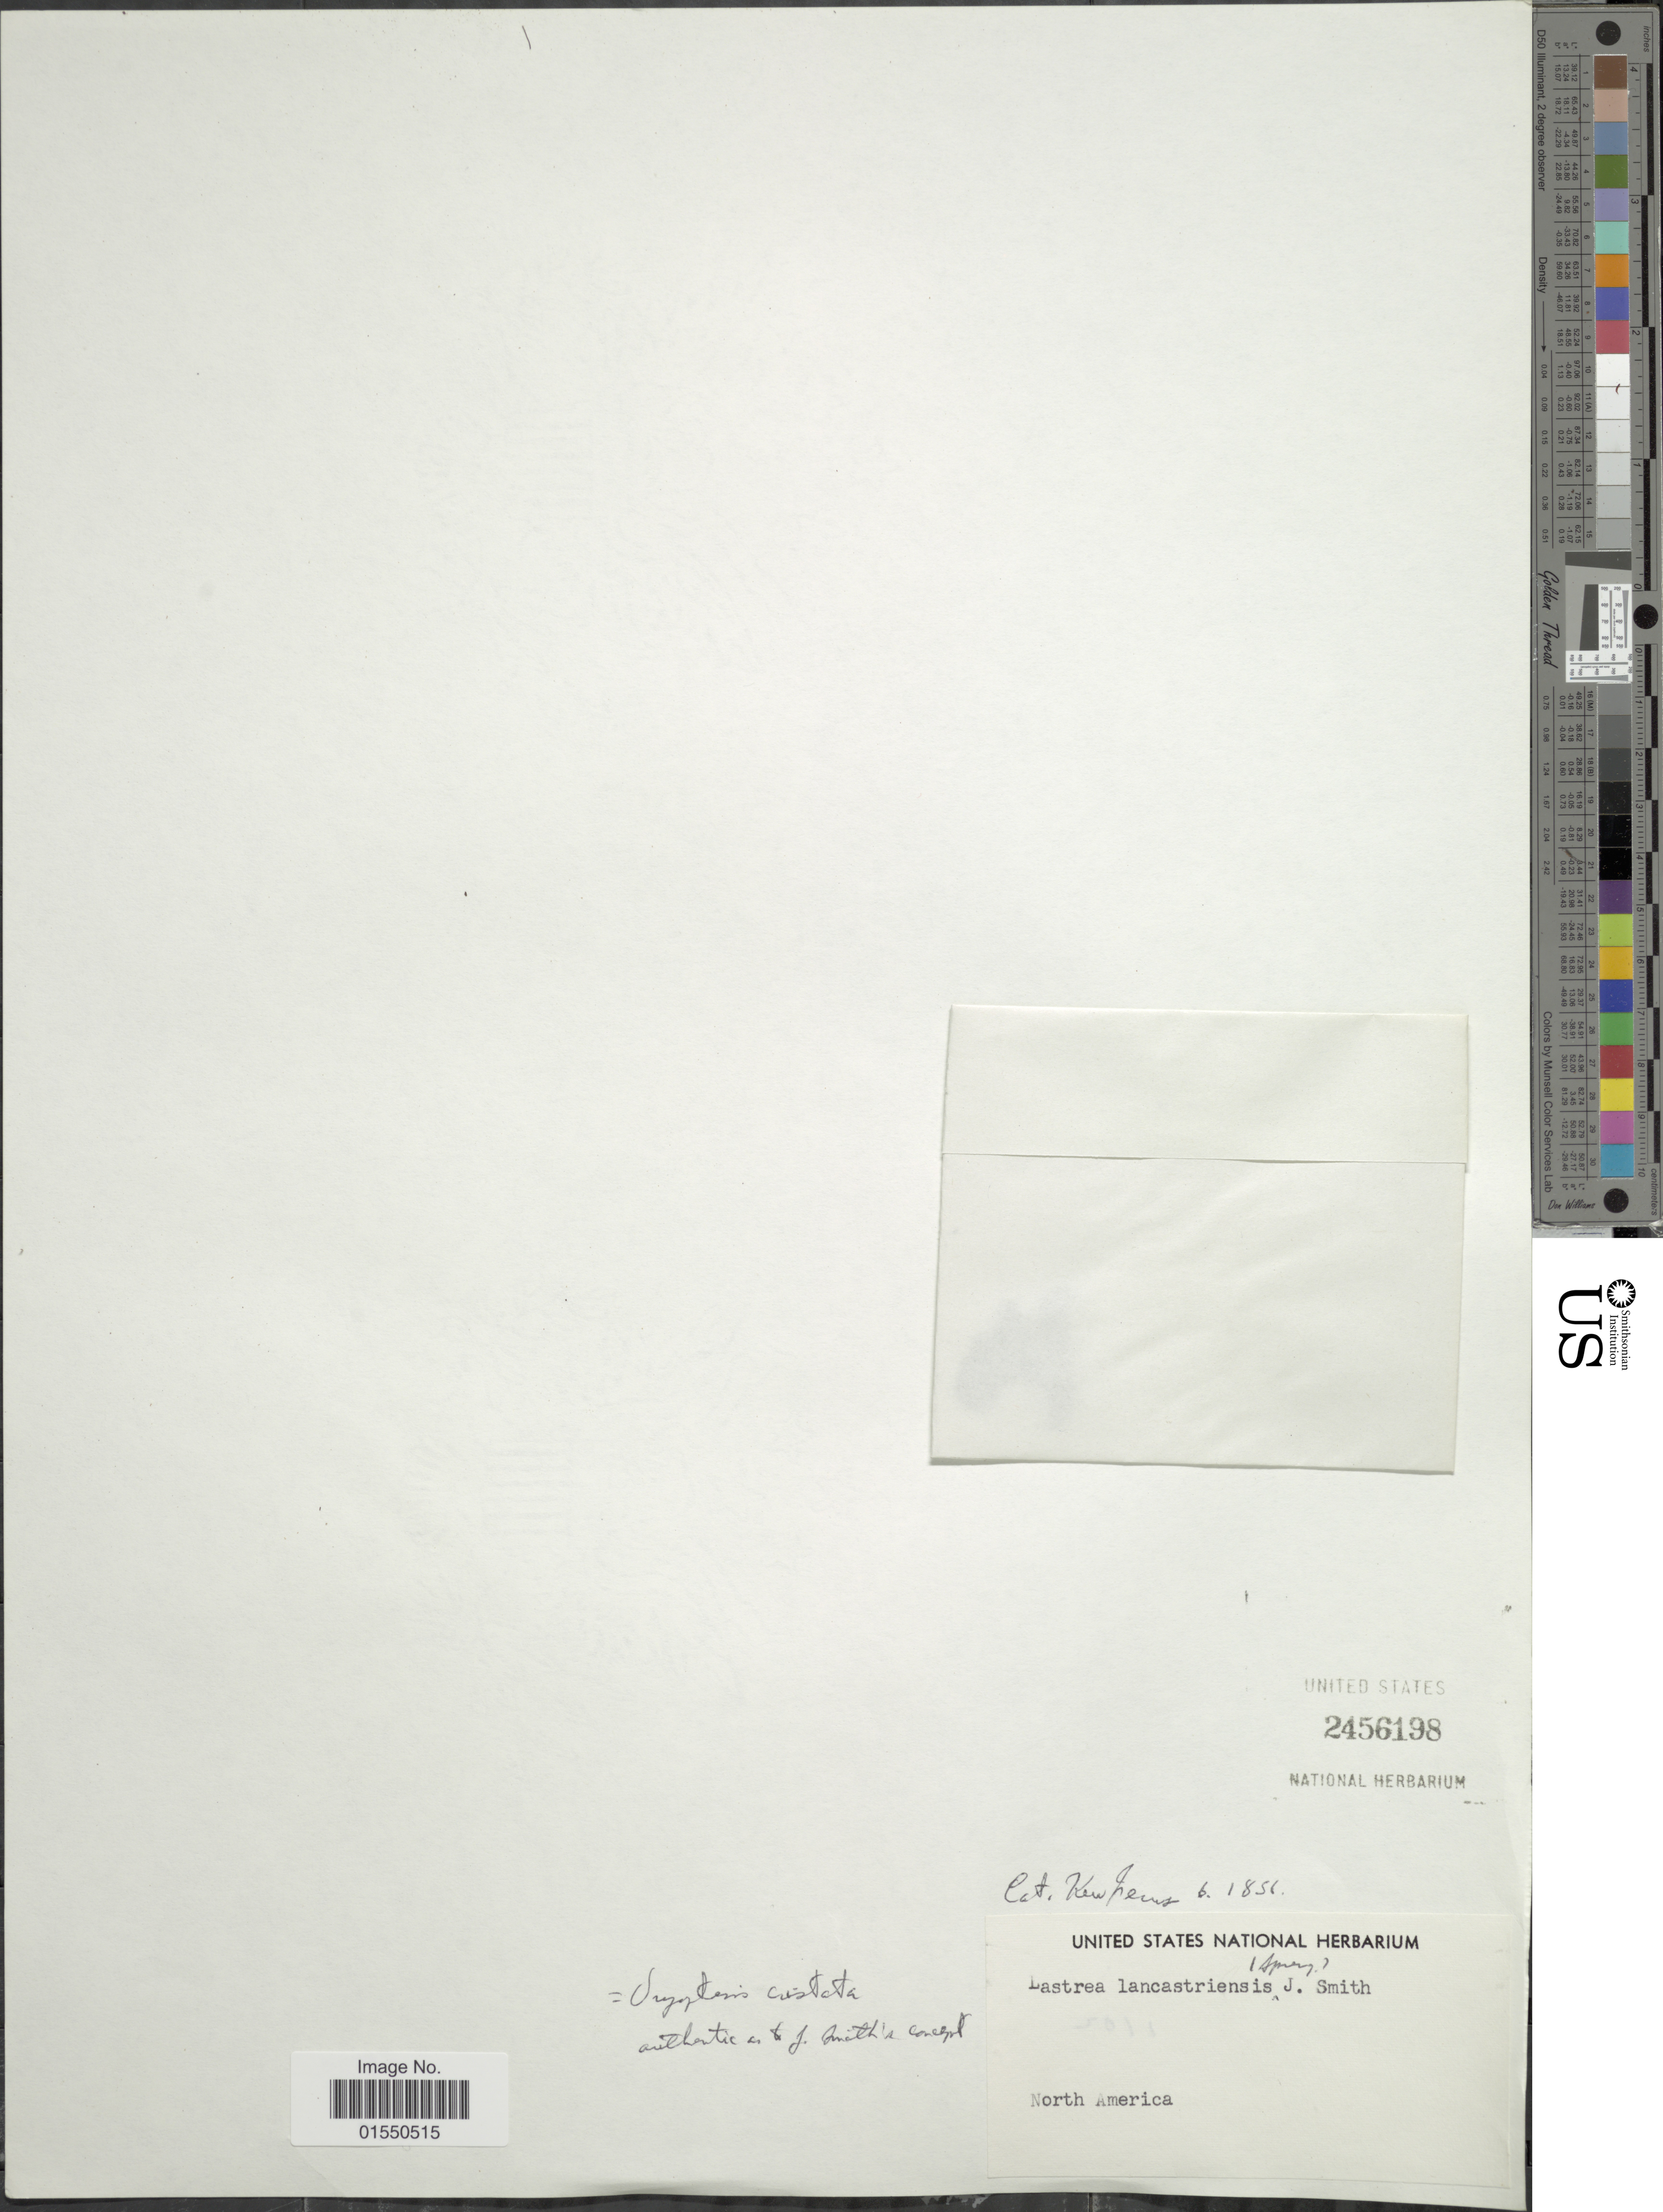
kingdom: Plantae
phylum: Tracheophyta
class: Polypodiopsida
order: Polypodiales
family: Dryopteridaceae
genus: Dryopteris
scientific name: Dryopteris cristata var. spinulosa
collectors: J. Smith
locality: North America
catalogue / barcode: US 2456198